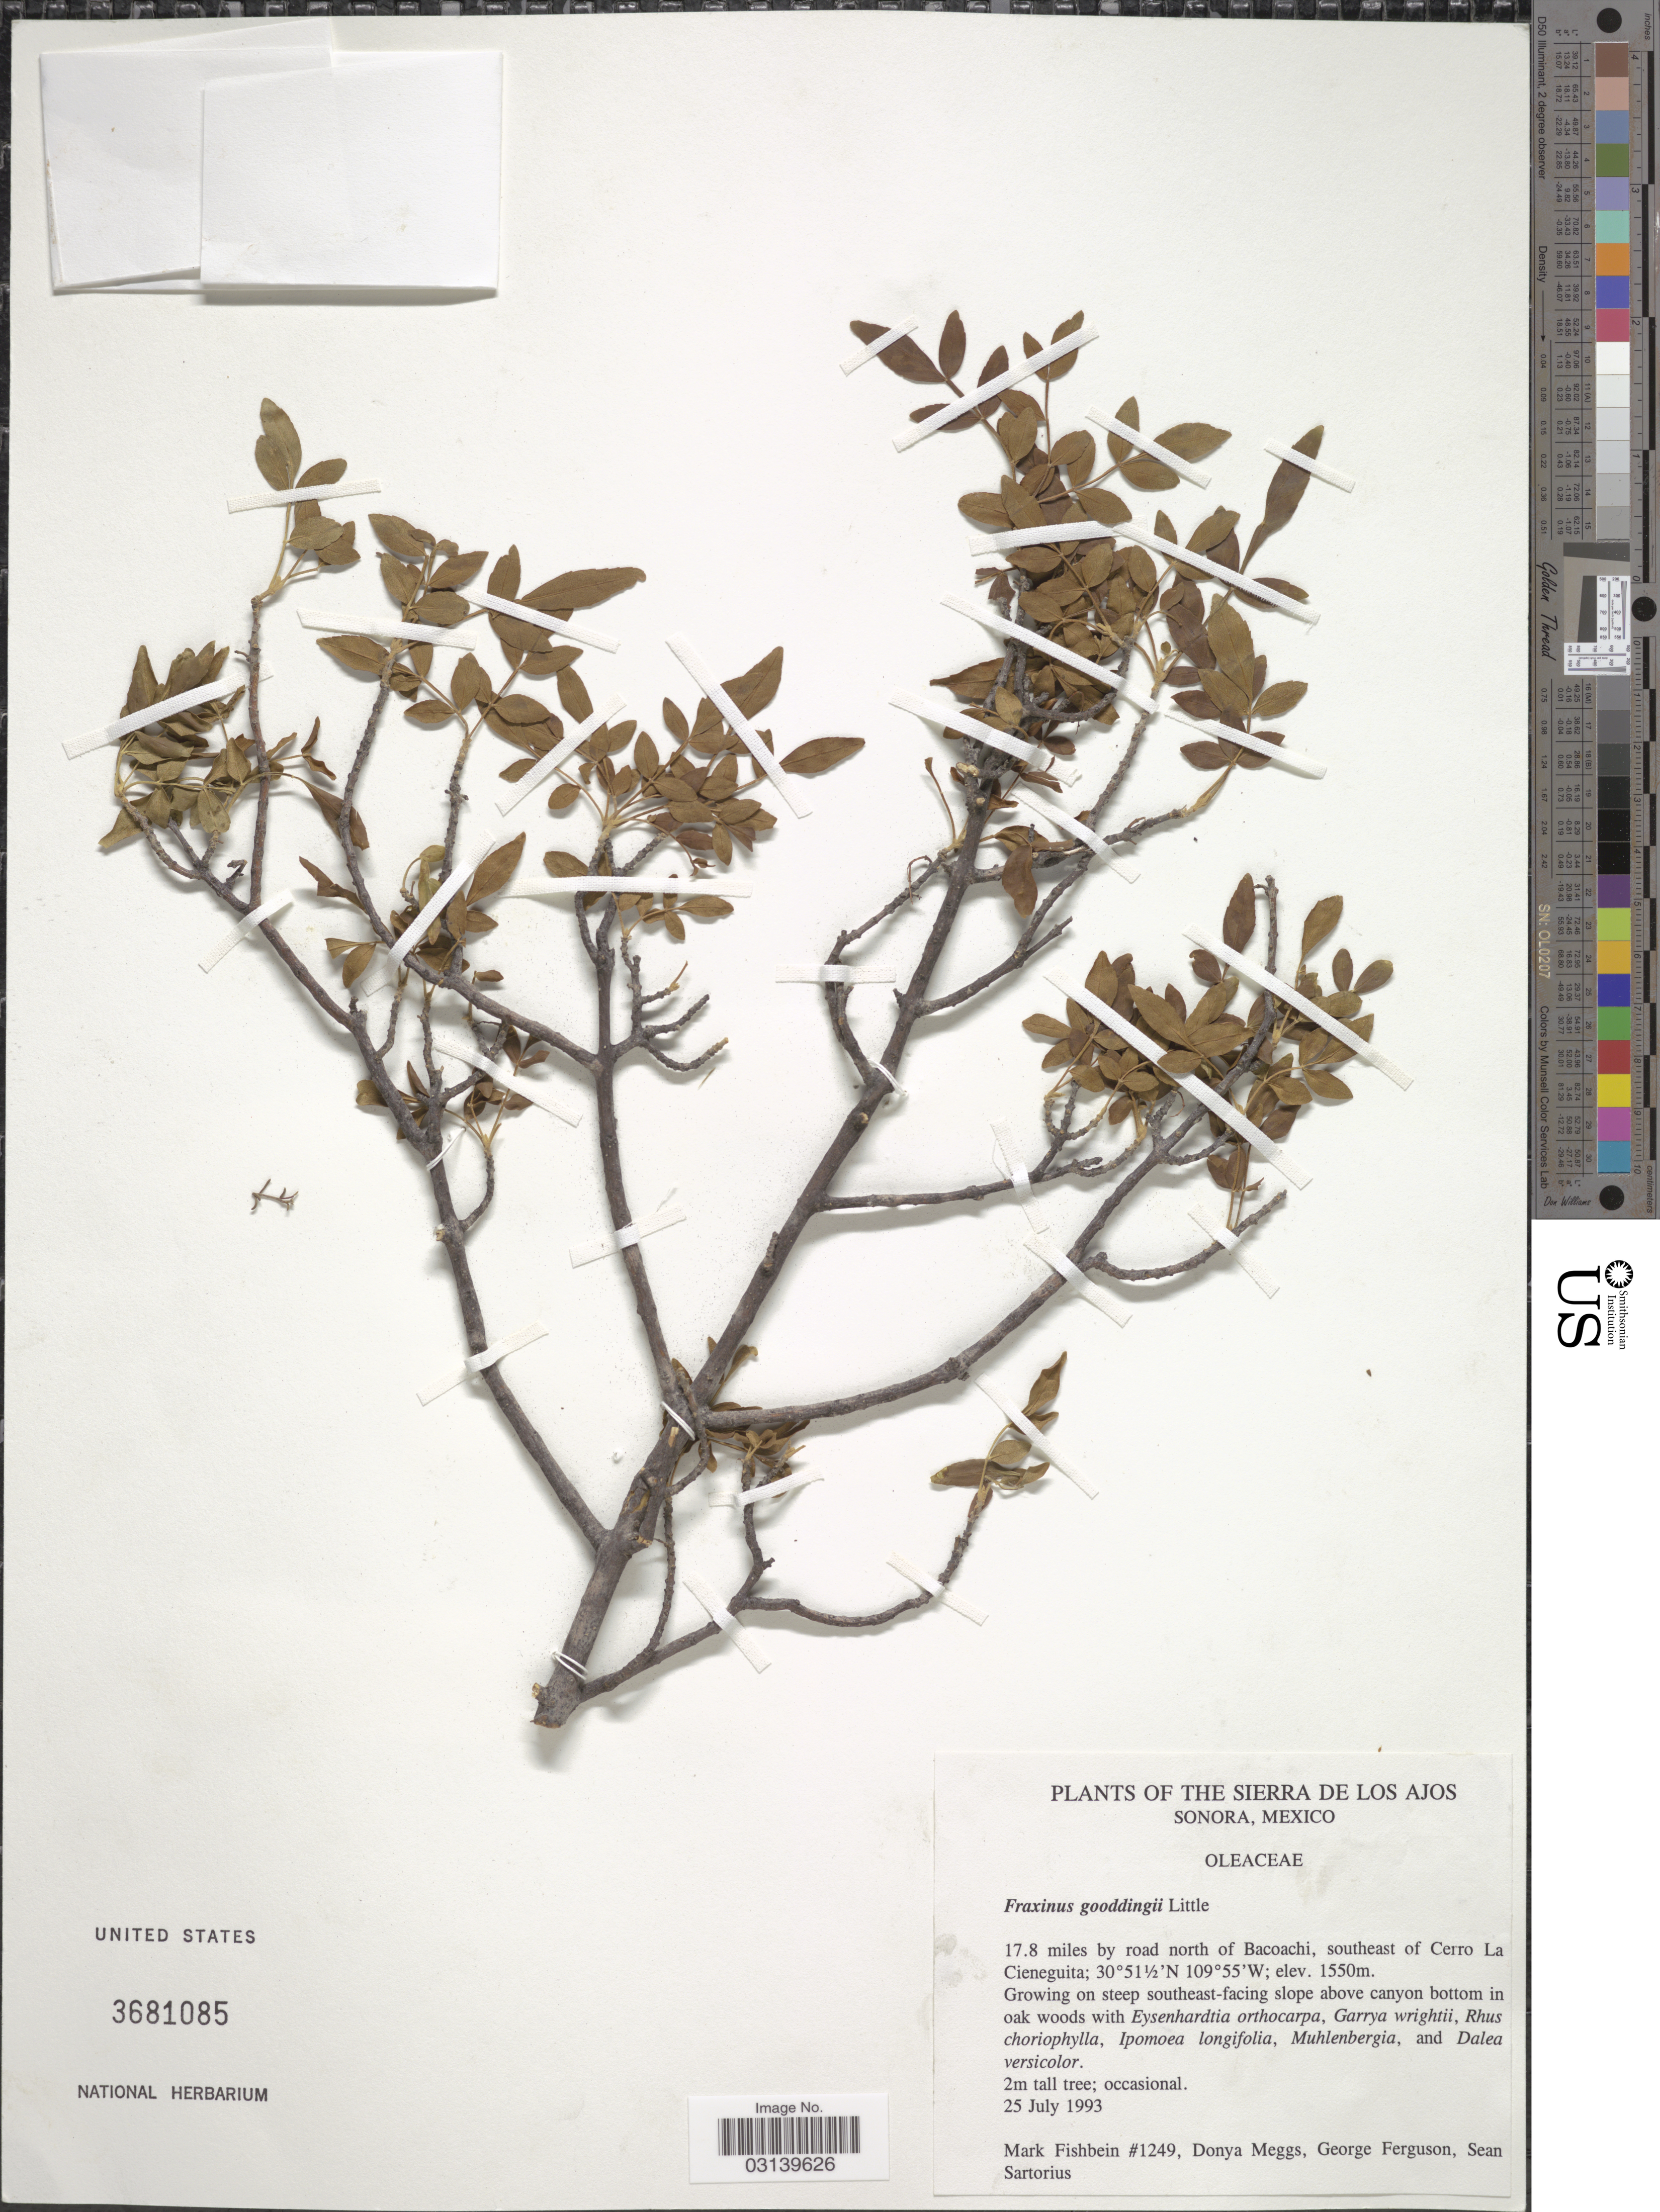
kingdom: Plantae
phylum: Tracheophyta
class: Magnoliopsida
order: Lamiales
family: Oleaceae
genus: Fraxinus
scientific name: Fraxinus gooddingii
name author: Little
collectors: M. Fishbein, D. Meggs, G. Ferguson & S. Sartorius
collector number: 1249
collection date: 1993-07-25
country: Mexico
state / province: Sonora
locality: The Sierra de Los Ajos. 17.8 miles by road north of Bacoachi, southeast of Cerro La Cieneguita.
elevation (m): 1550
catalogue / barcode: US 3681085